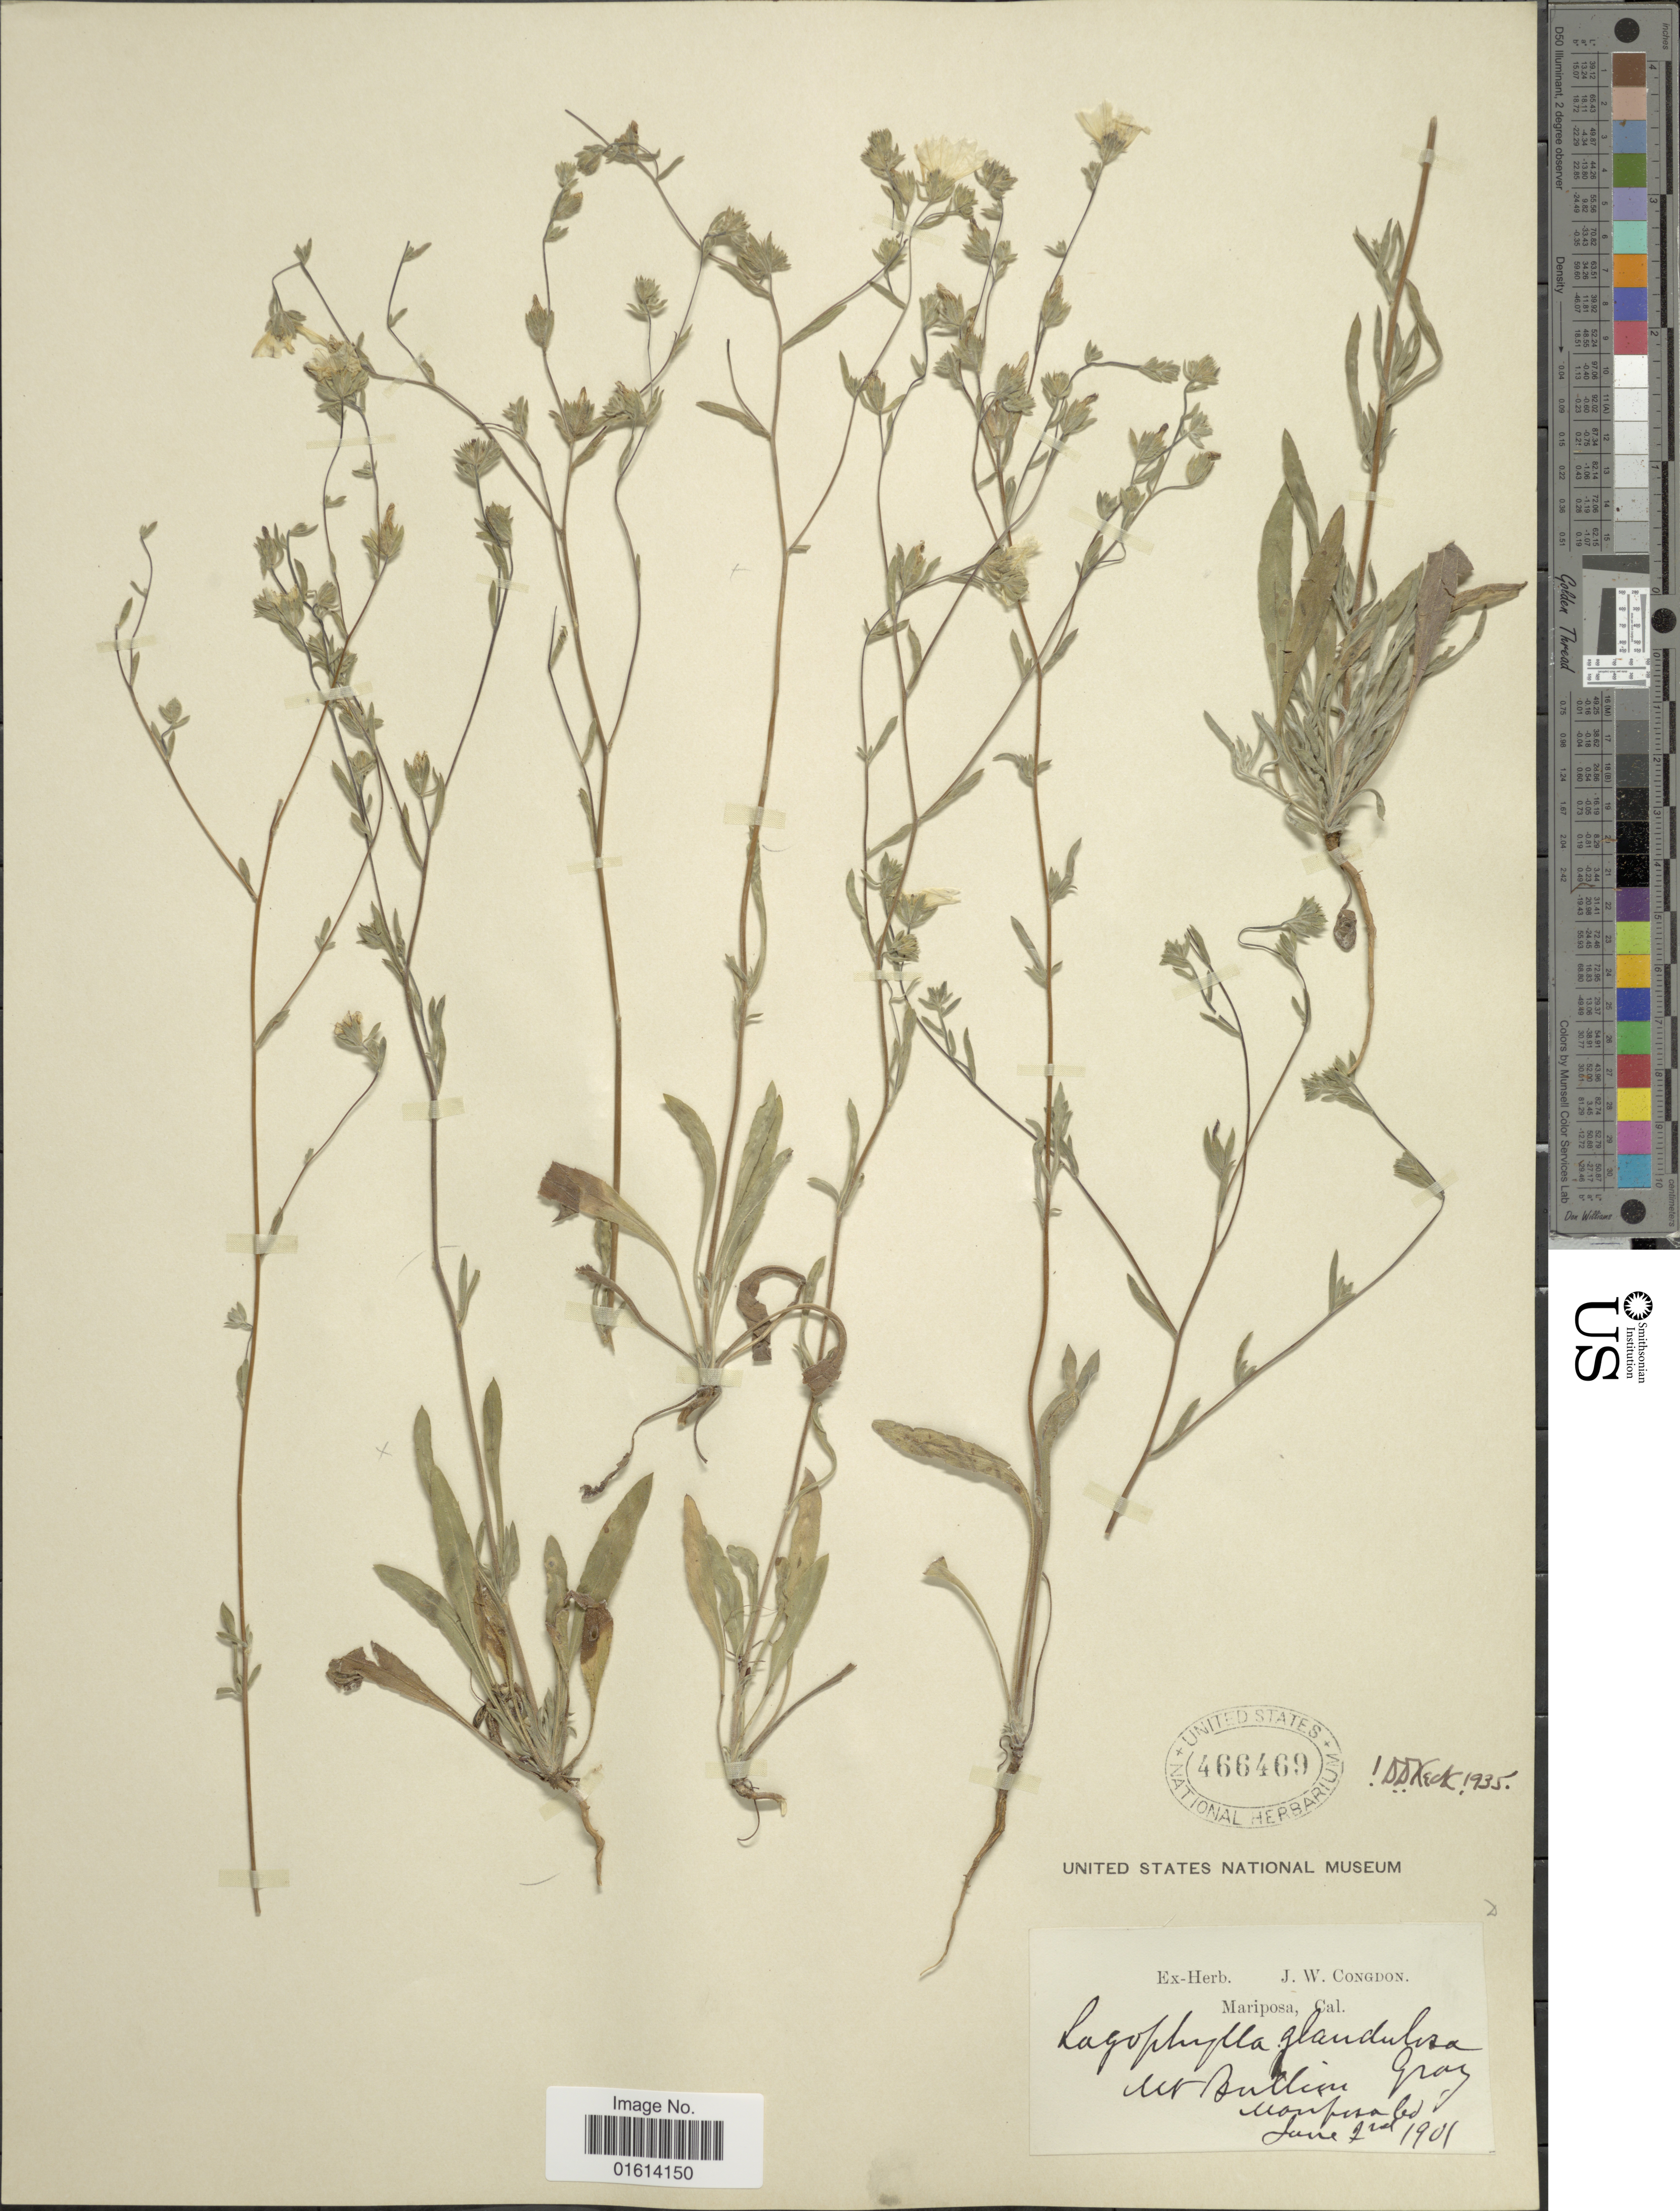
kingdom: Plantae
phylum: Tracheophyta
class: Magnoliopsida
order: Asterales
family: Asteraceae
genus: Lagophylla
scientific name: Lagophylla glandulosa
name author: A. Gray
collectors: J. W. Congdon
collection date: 1901-06-02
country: United States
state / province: California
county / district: Mariposa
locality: Mariposa, Cal., Mt. Bullim, Mariposa Co.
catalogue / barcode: US 466469